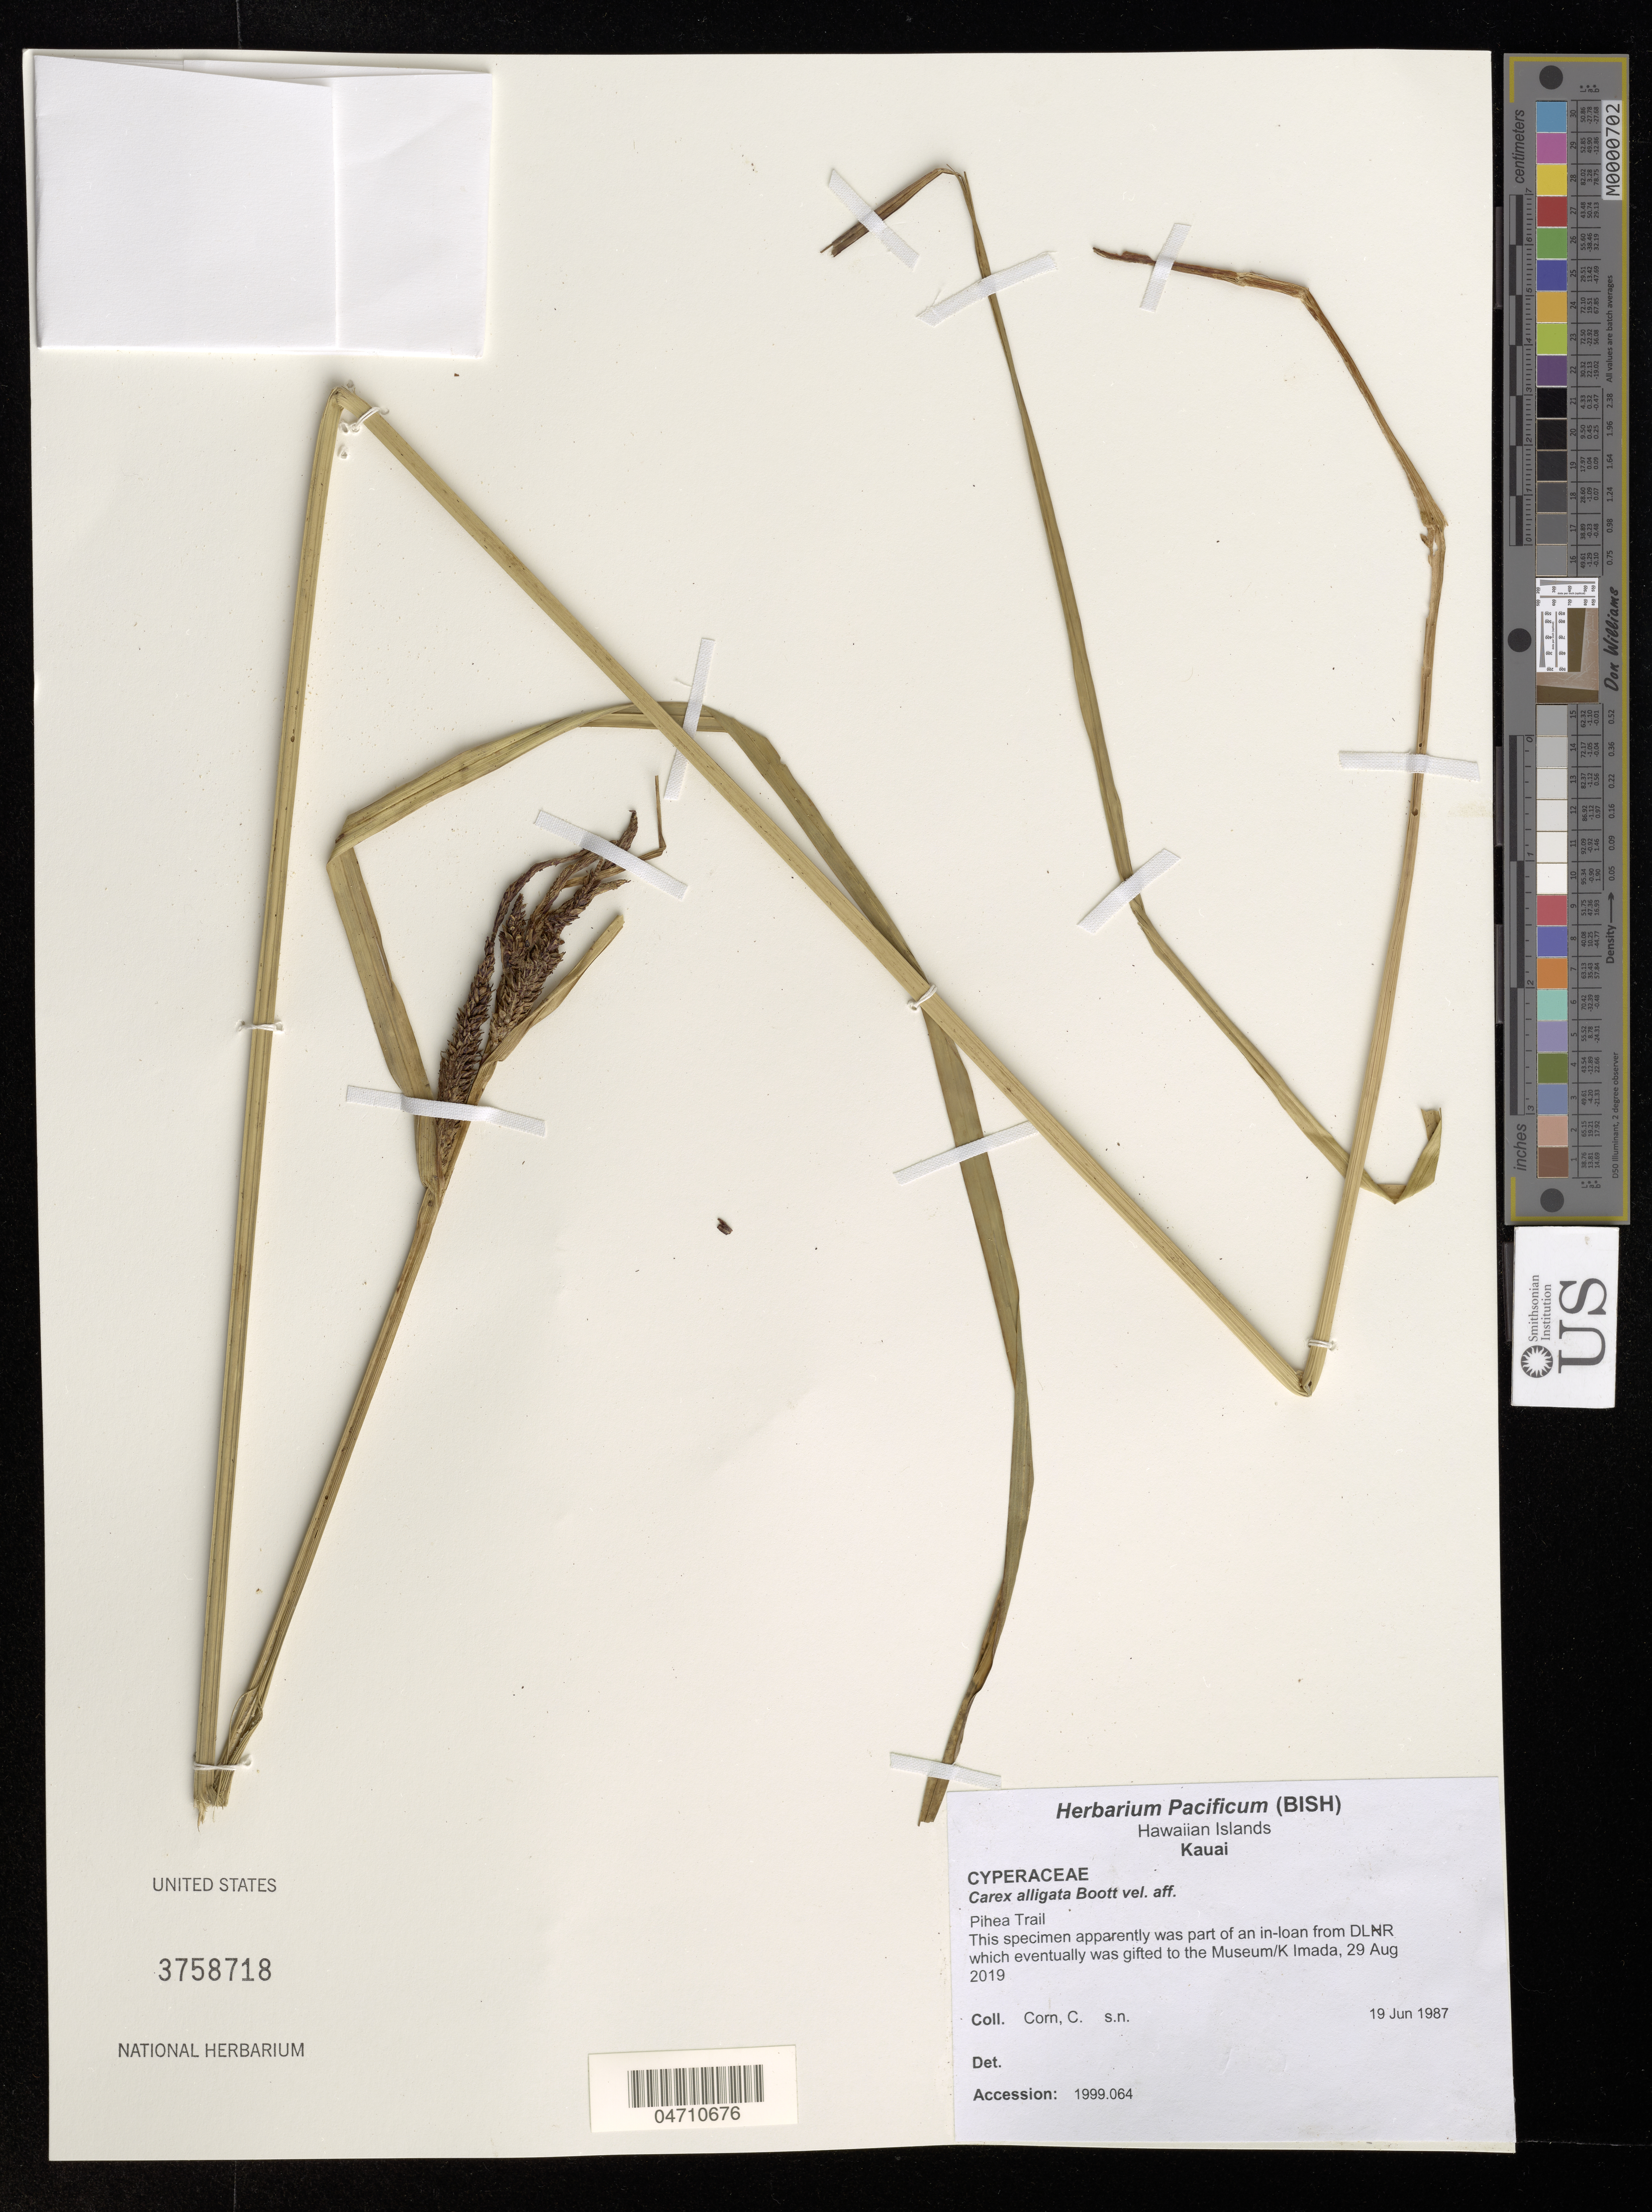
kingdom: Plantae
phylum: Tracheophyta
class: Liliopsida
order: Poales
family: Cyperaceae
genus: Carex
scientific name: Carex alligata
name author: Boott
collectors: C. Corn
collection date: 1987-06-19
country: United States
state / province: Hawaii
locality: Kauai. Pihea Trail.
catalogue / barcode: US 3758718